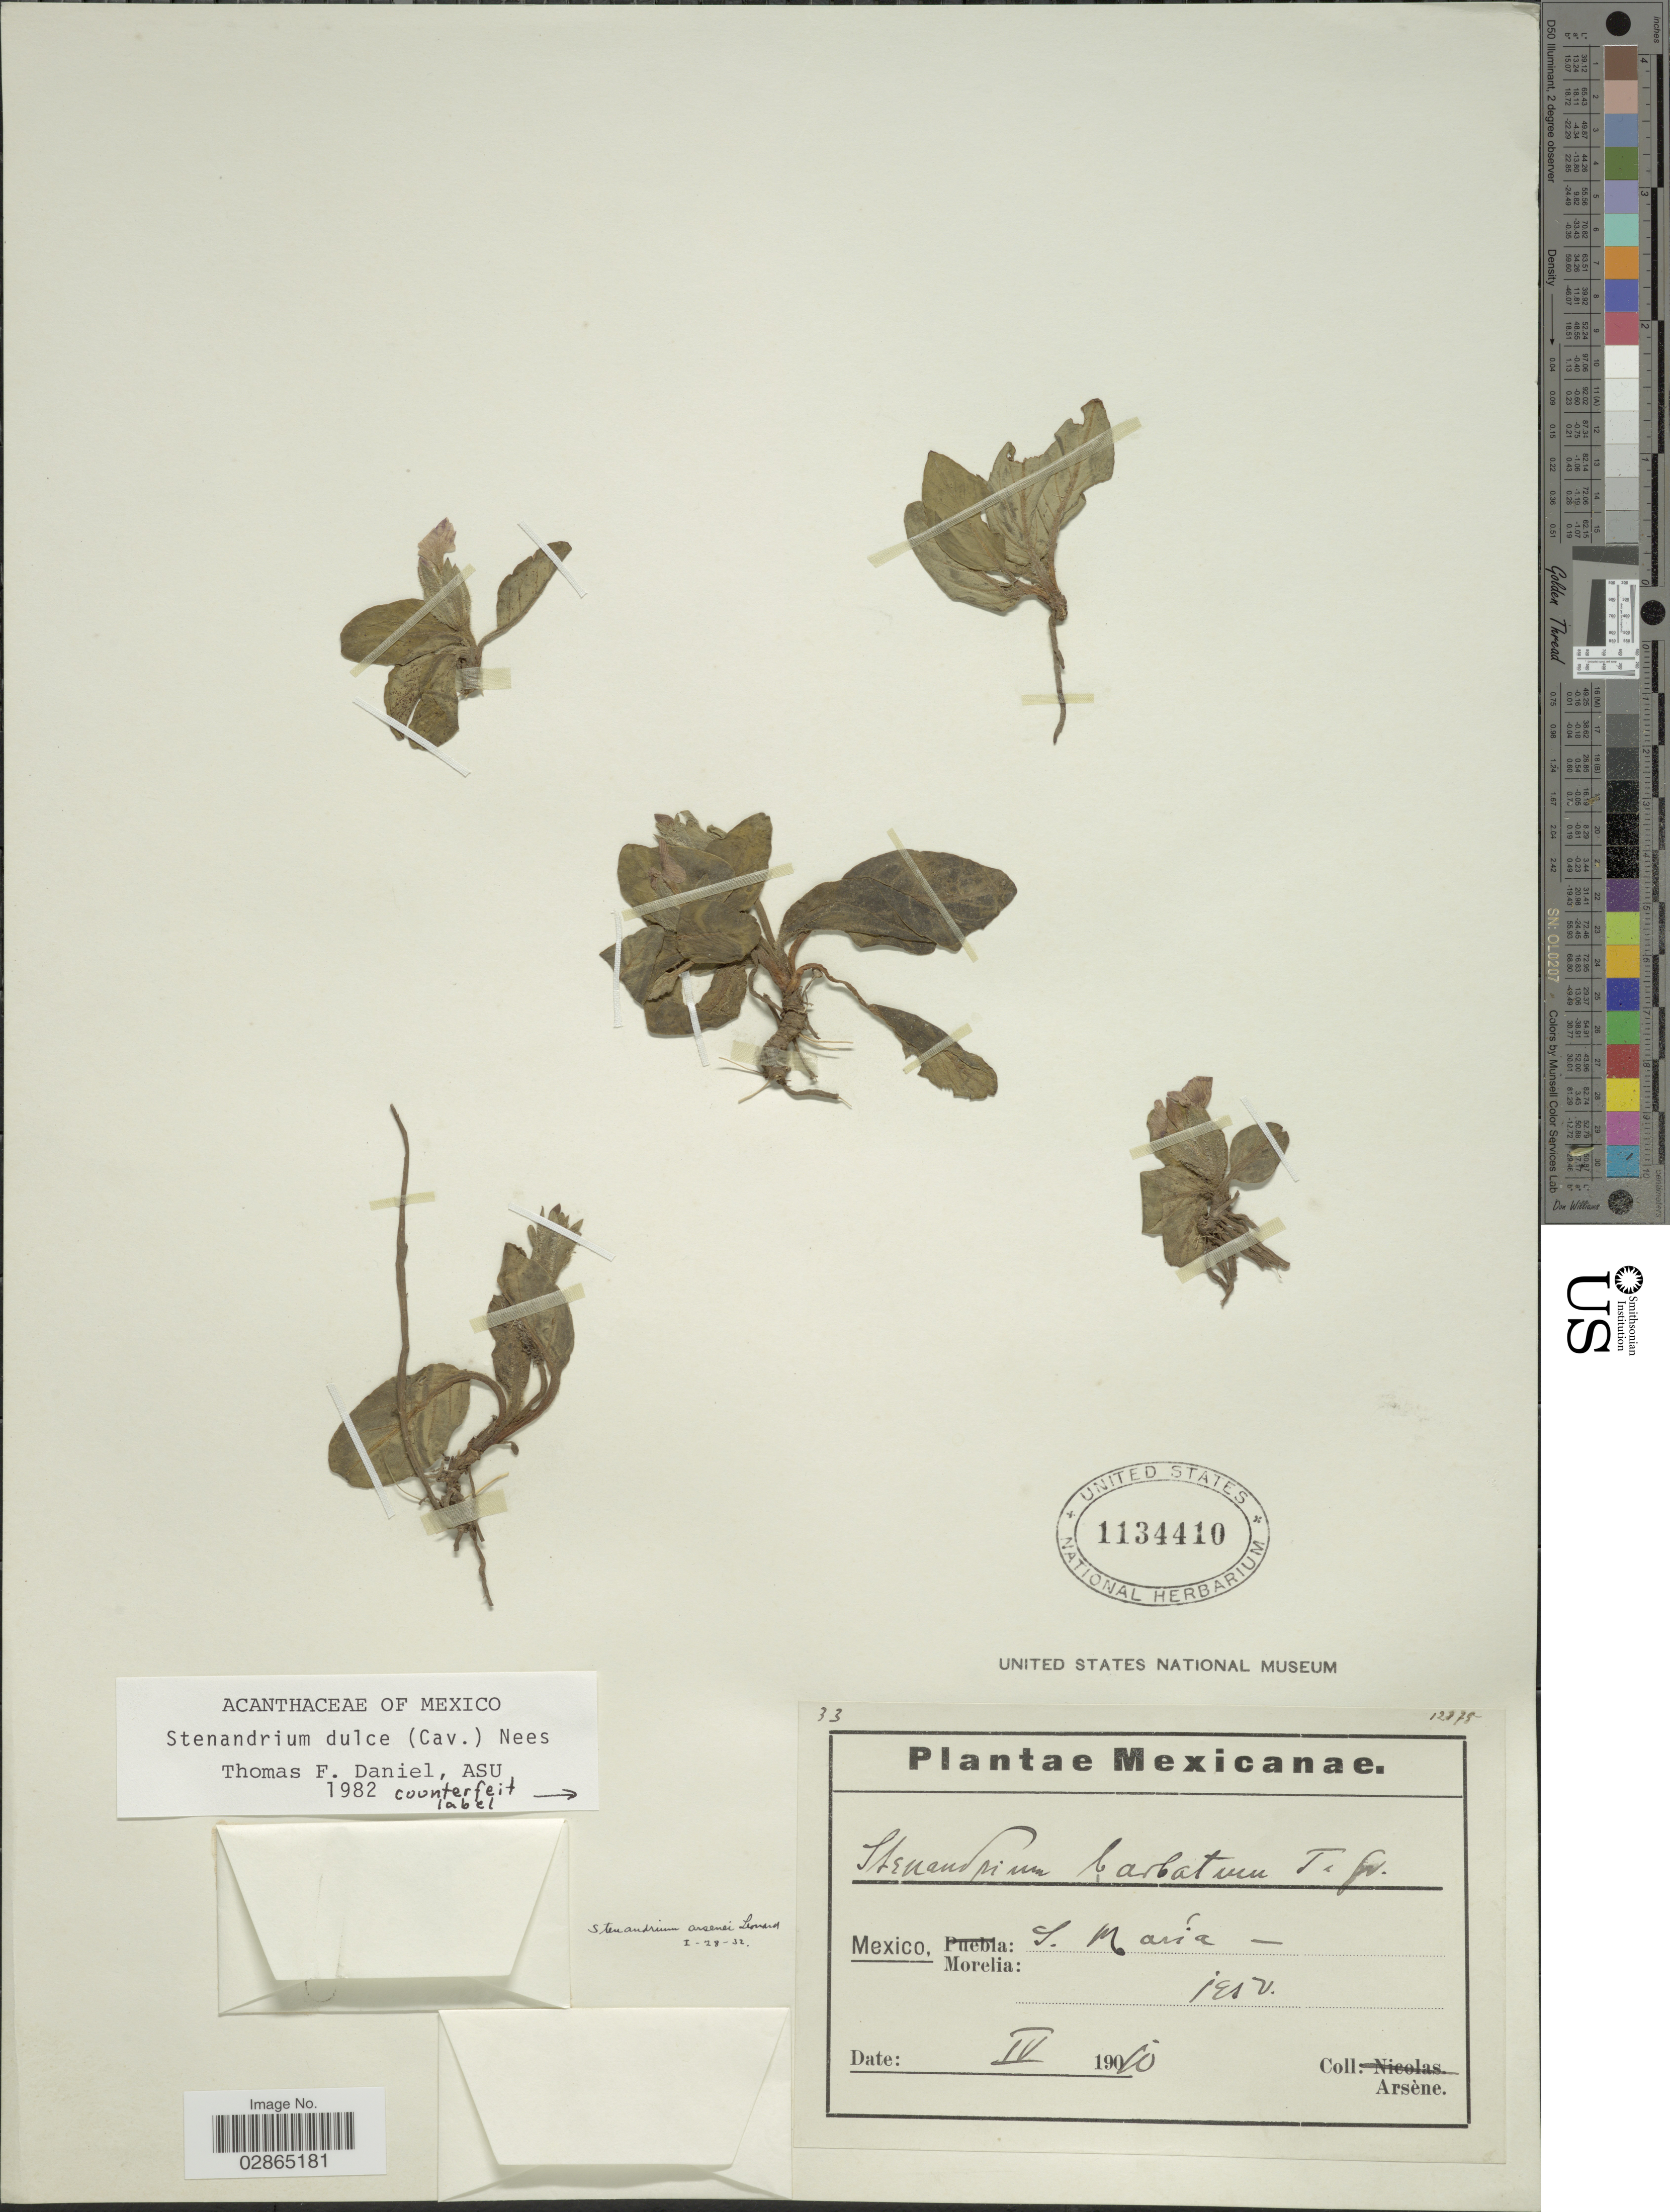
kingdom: Plantae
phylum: Tracheophyta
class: Magnoliopsida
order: Lamiales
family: Acanthaceae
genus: Stenandrium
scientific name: Stenandrium dulce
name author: (Cav.) Nees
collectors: -- Arsène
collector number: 33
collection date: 1910-04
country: Mexico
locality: Morelia, S. María.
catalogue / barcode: US 1134410